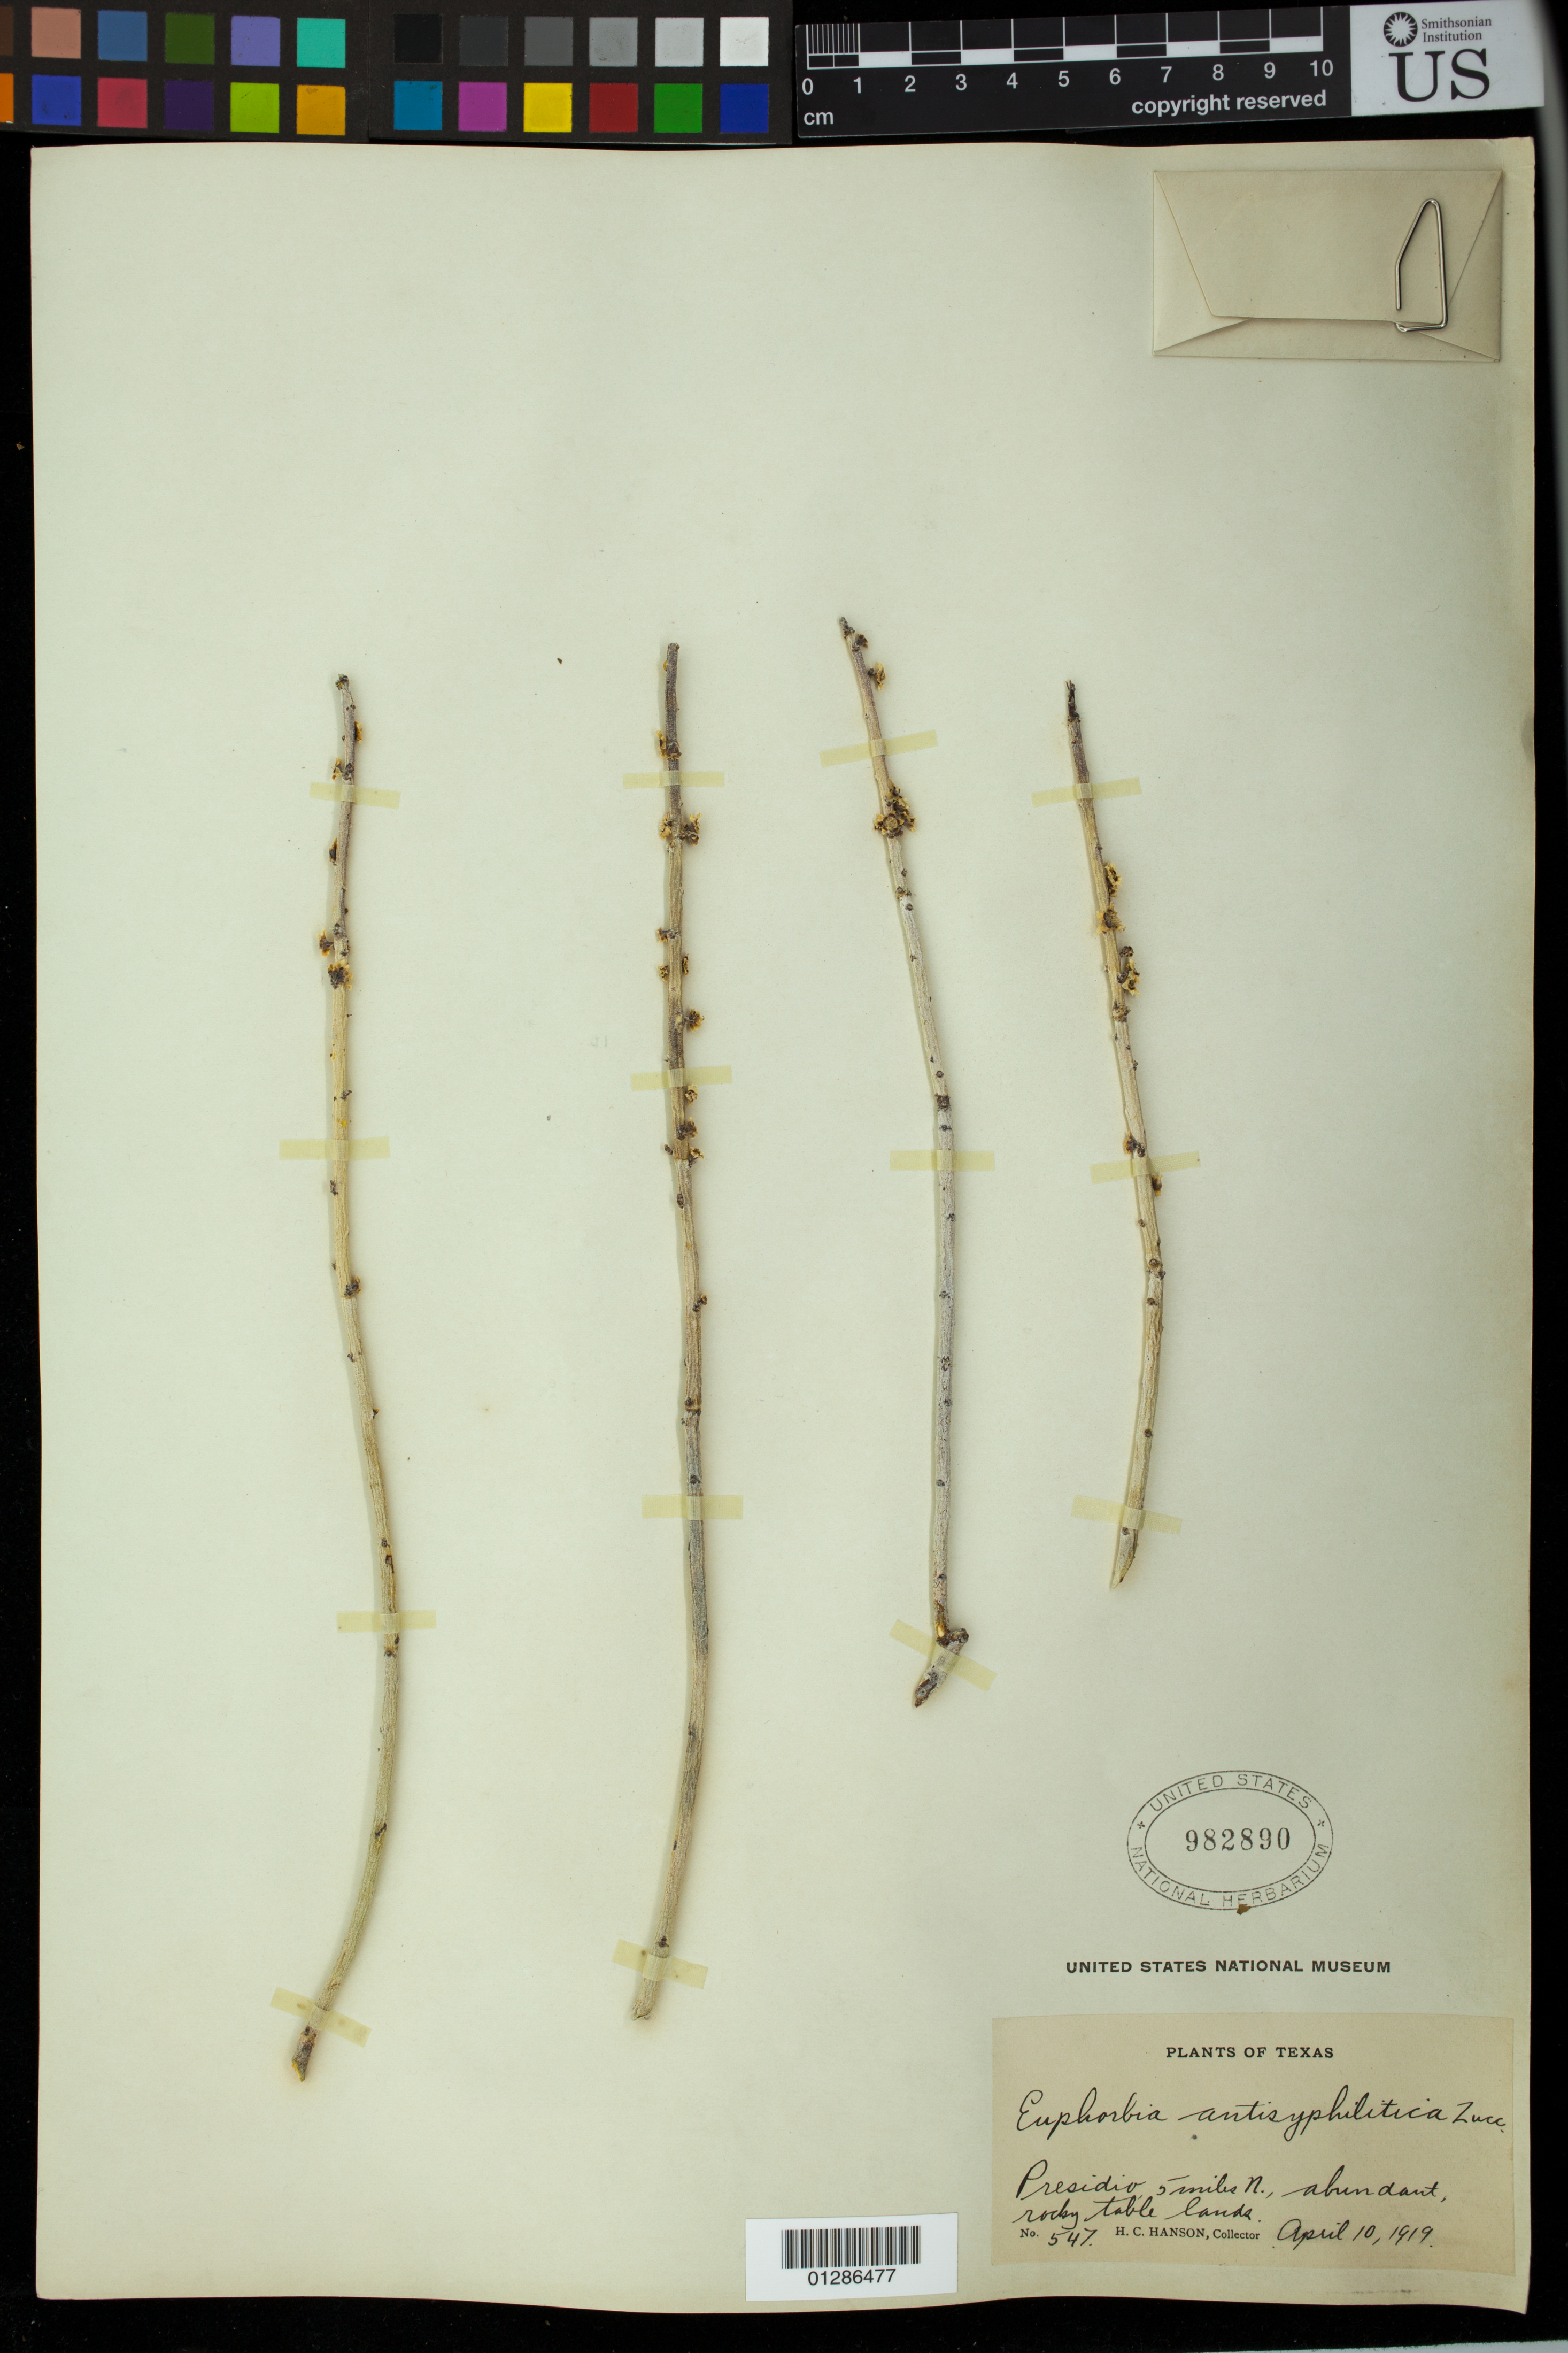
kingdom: Plantae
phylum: Tracheophyta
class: Magnoliopsida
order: Malpighiales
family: Euphorbiaceae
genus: Euphorbia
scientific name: Euphorbia antisyphilitica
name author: Zucc.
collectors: H. Hanson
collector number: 547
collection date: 1919-04-10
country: United States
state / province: Texas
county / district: Presidio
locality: Presidio, 5 miles N.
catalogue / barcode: US 982890